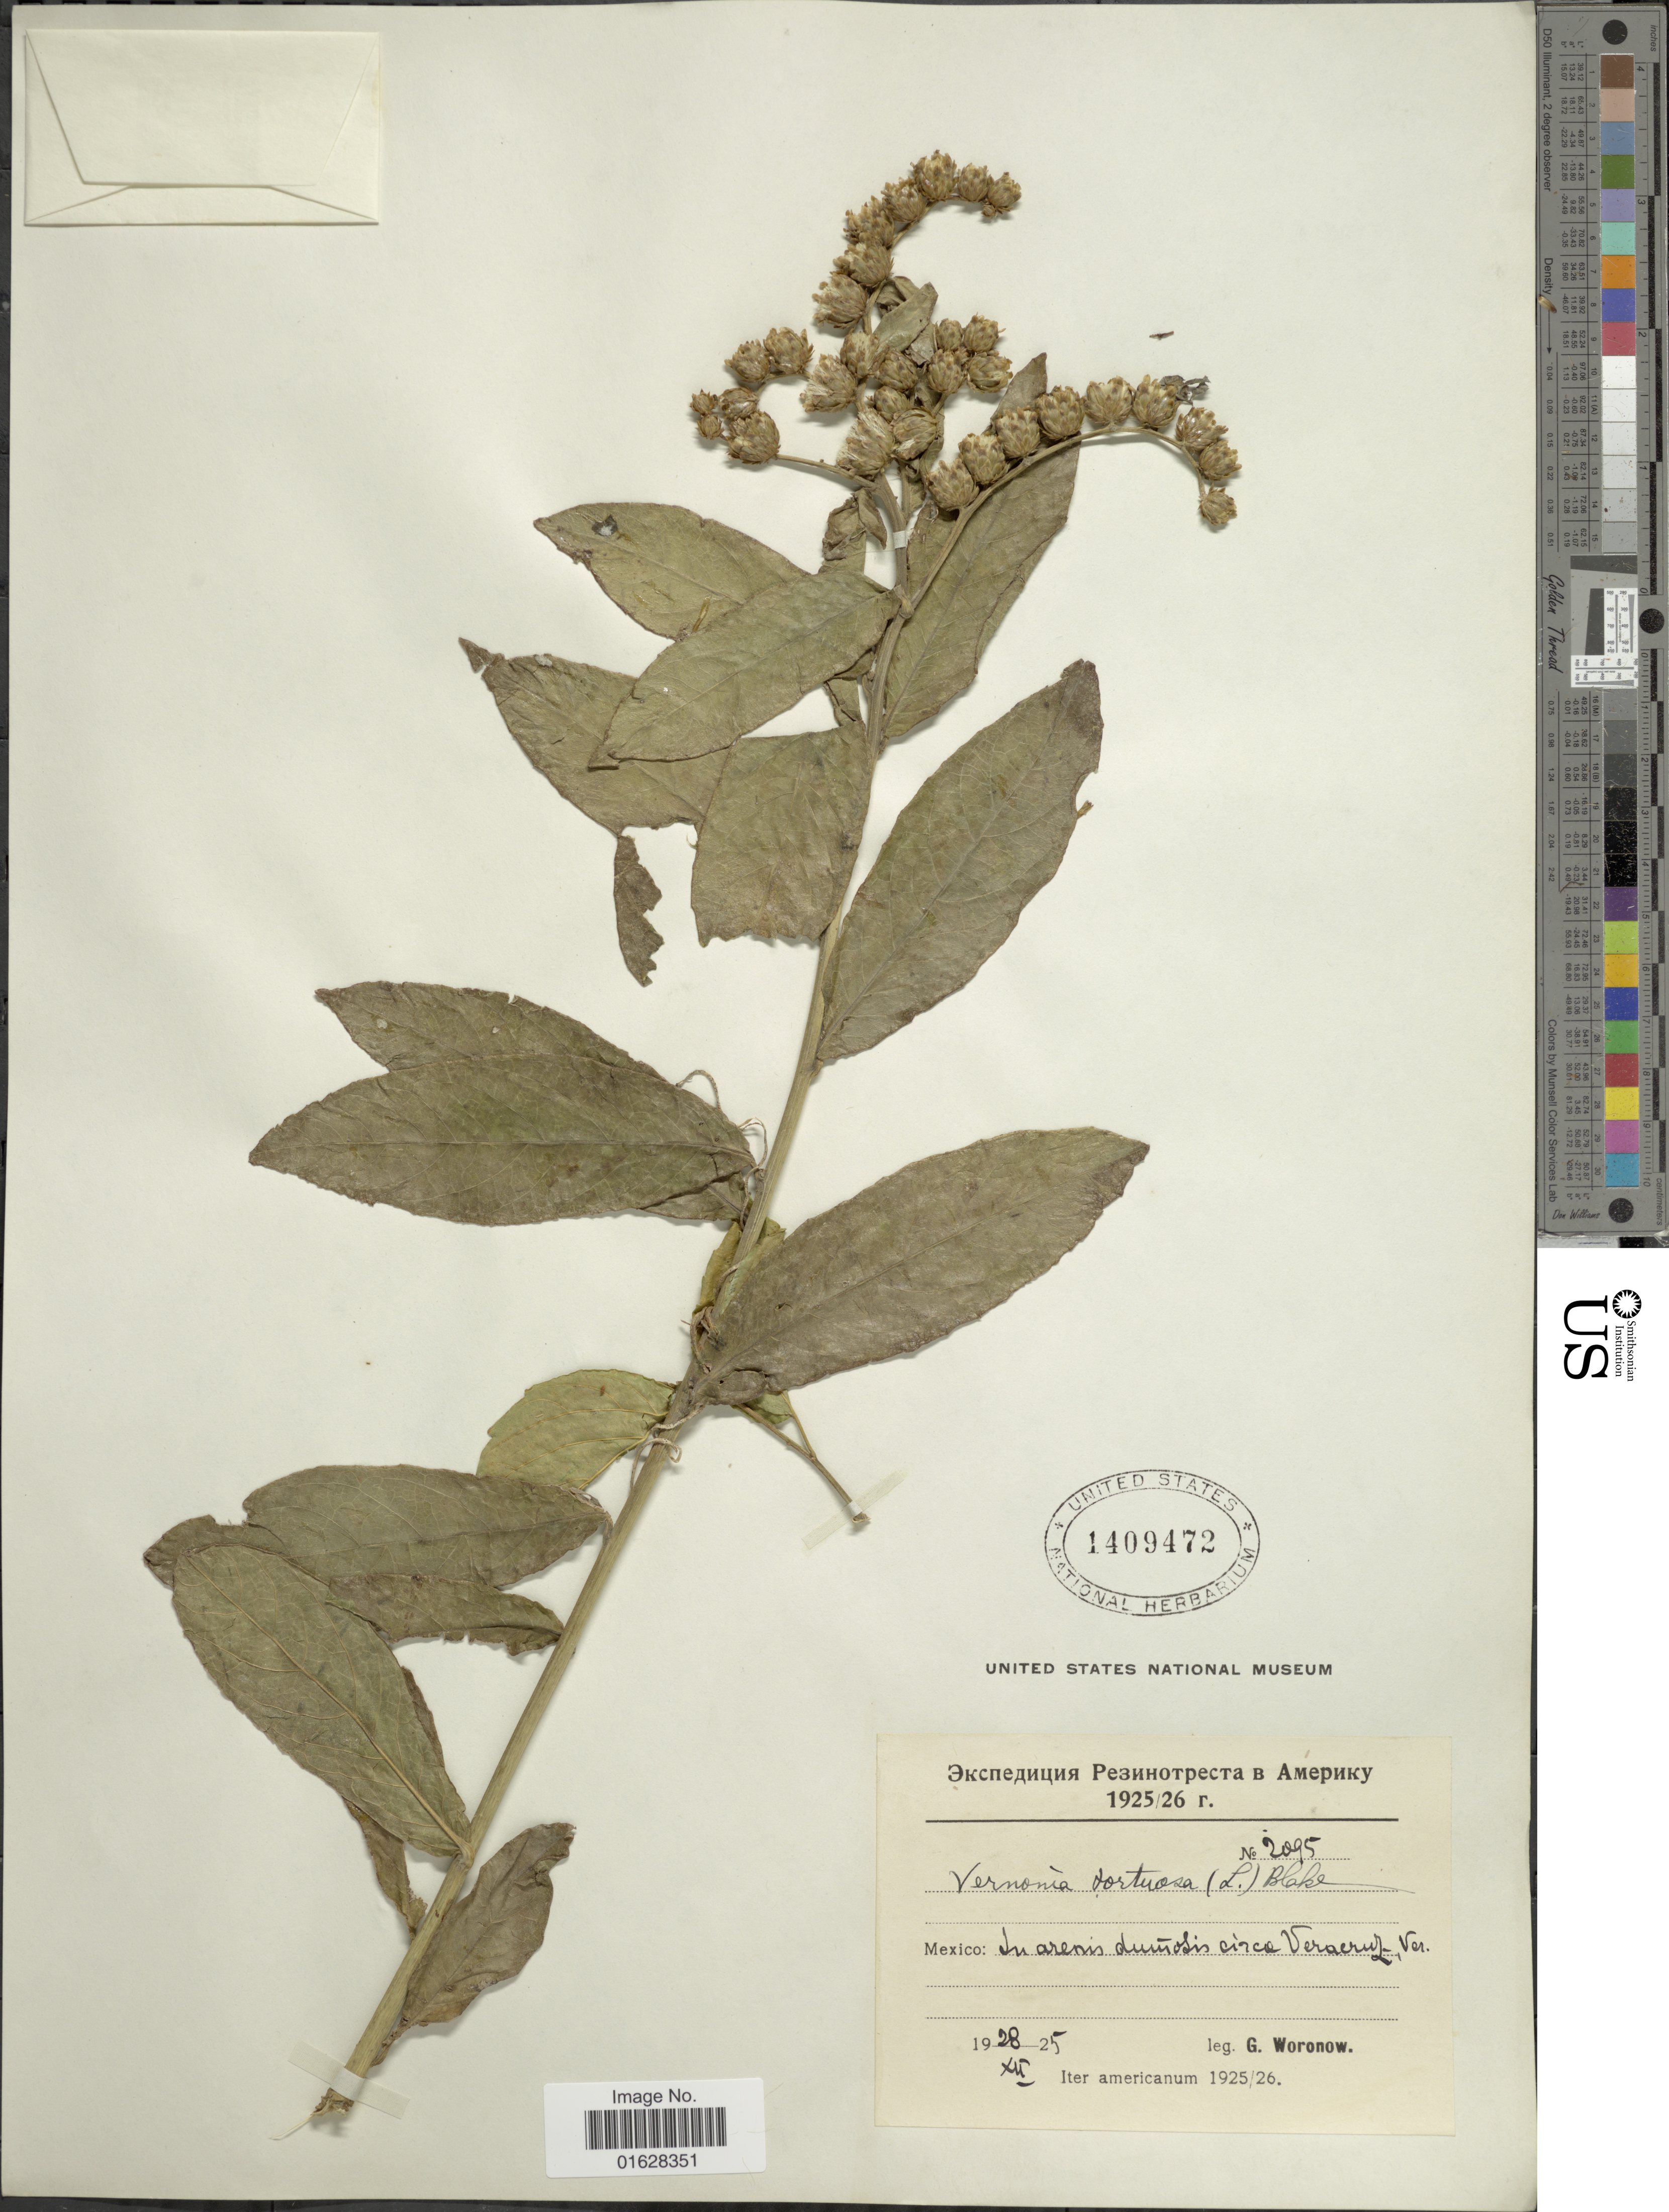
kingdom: Plantae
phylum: Tracheophyta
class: Magnoliopsida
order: Asterales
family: Asteraceae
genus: Lepidaploa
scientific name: Lepidaploa tortuosa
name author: (L.) H. Rob.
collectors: G. Woronow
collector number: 2095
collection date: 1925-12-28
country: Mexico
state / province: Veracruz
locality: Mexico, circa Veracruz, Ver. [interpreted]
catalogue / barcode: US 1409472